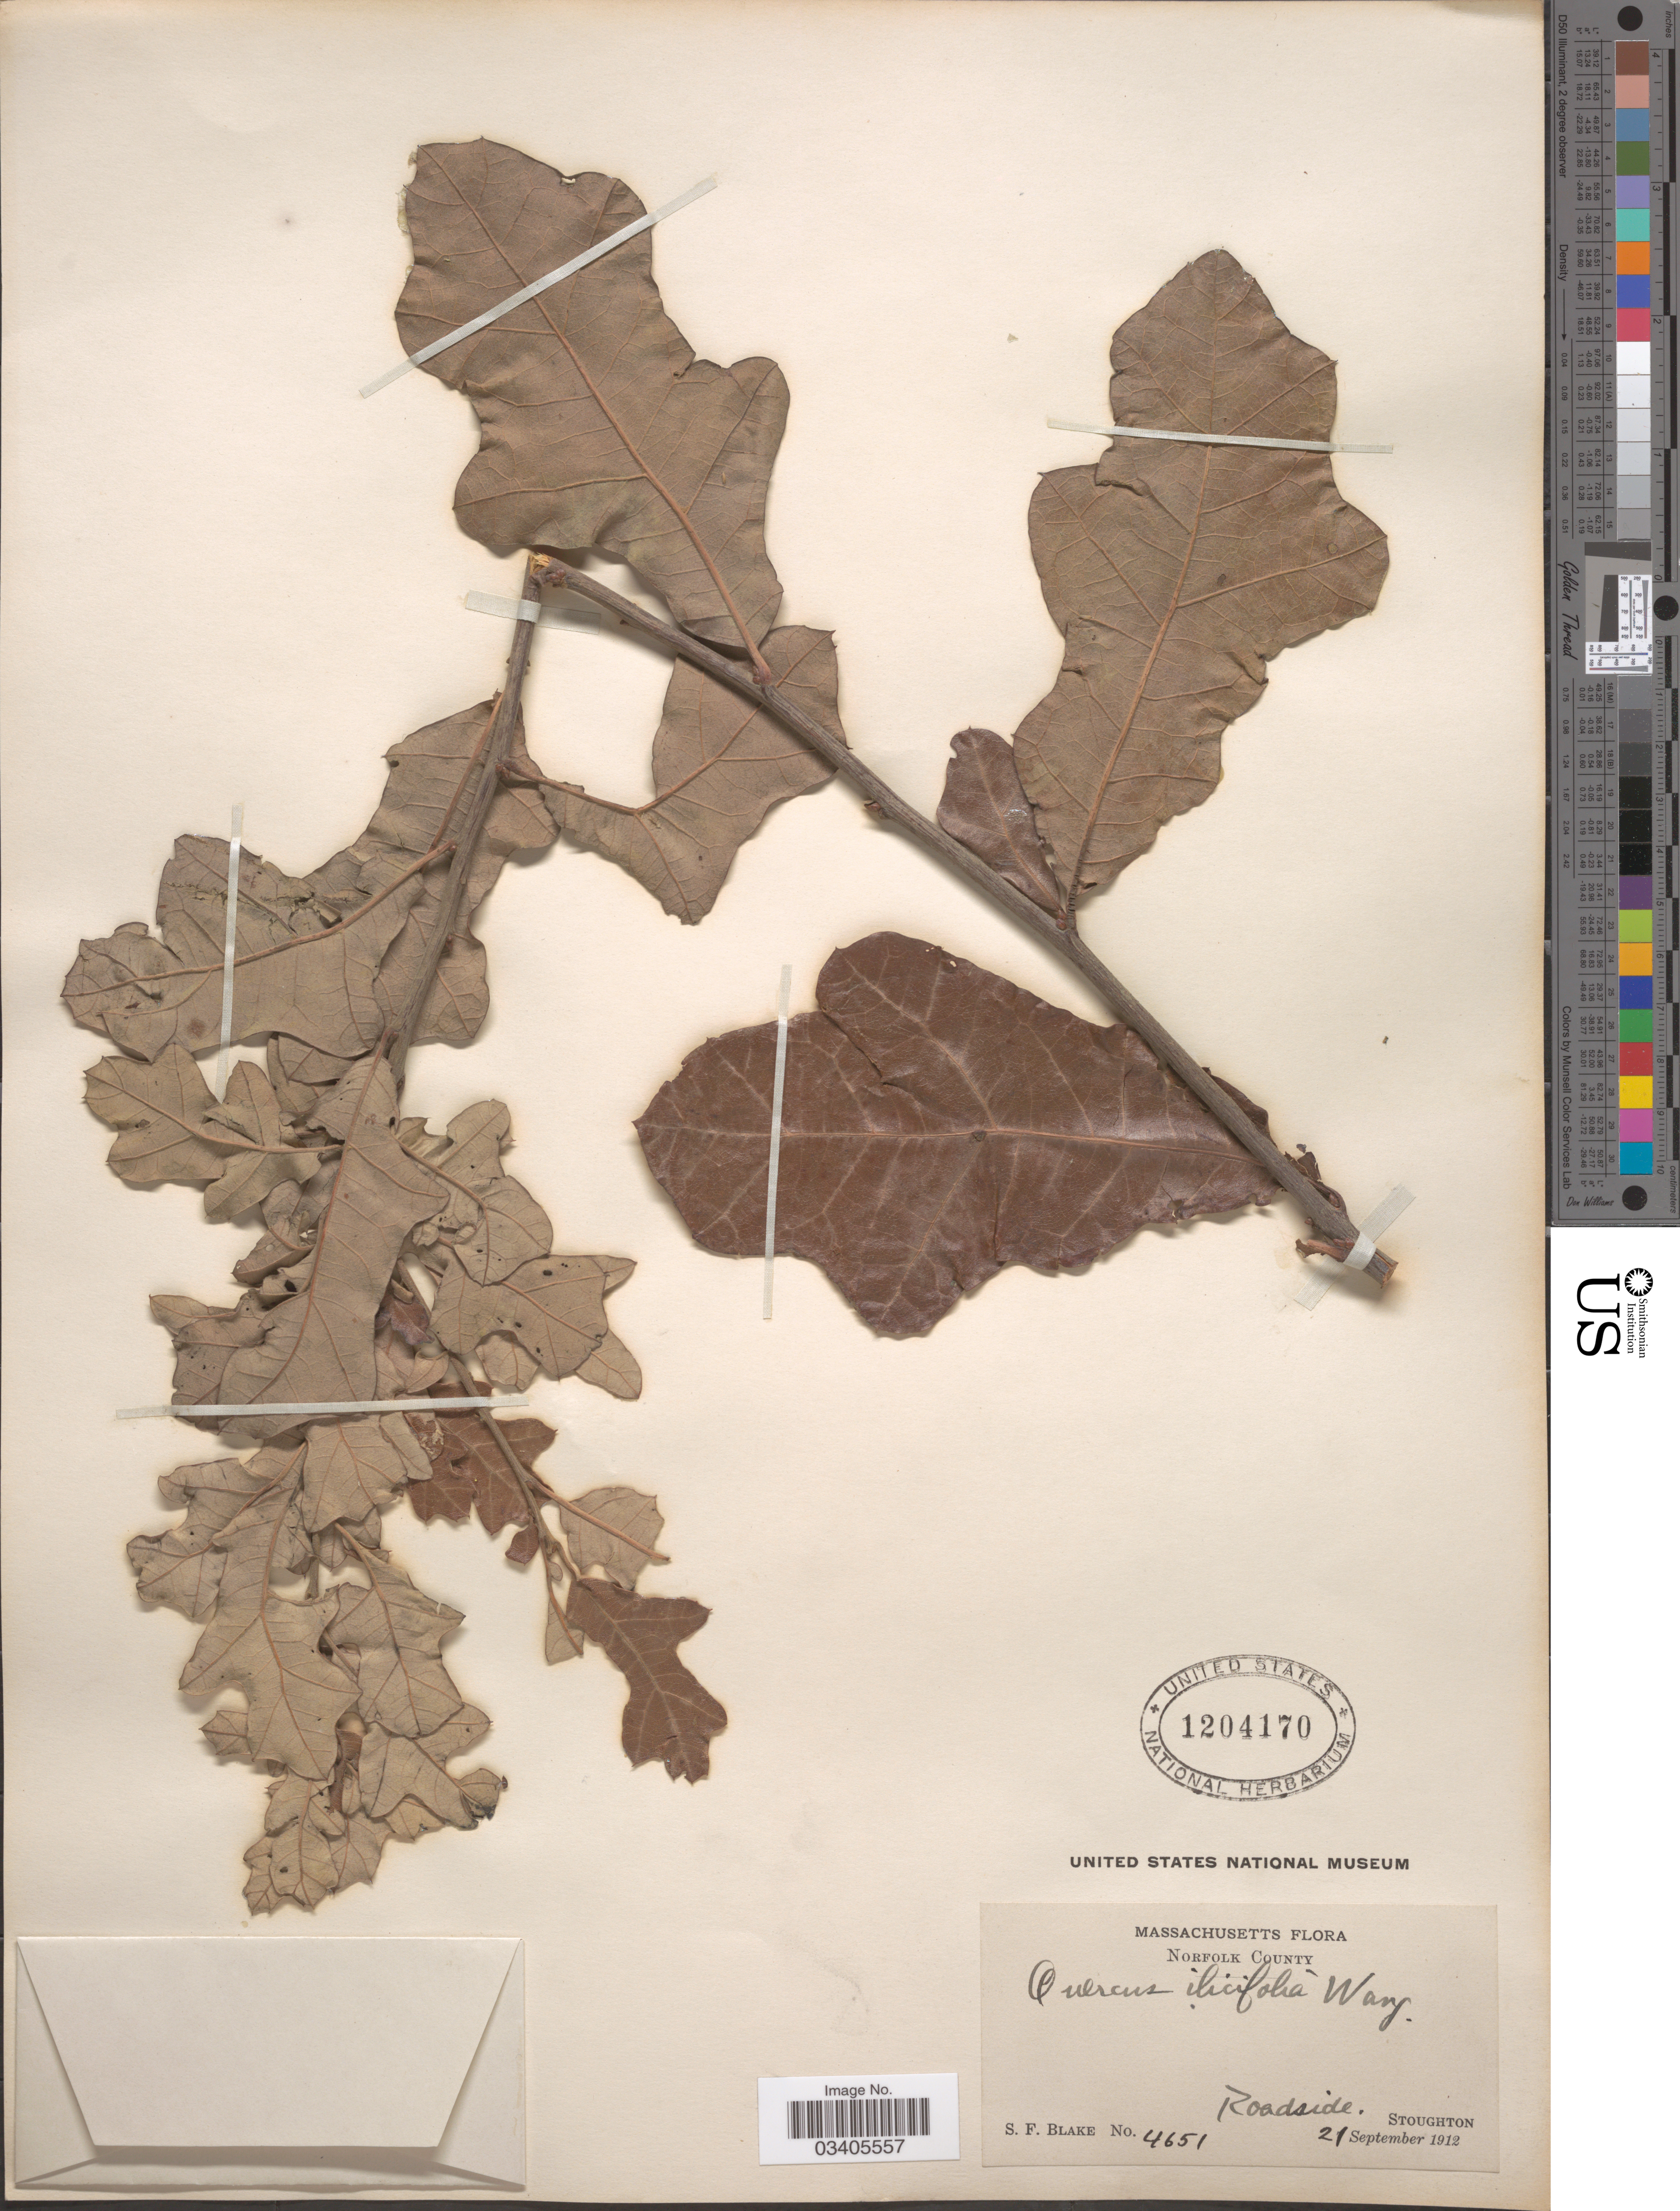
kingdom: Plantae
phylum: Tracheophyta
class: Magnoliopsida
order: Fagales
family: Fagaceae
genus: Quercus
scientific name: Quercus ilicifolia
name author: Wangenh.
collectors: S. Blake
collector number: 4651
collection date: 1912-09-21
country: United States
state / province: Massachusetts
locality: Norfolk County. Roadside. Stoughton.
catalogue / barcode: US 1204170